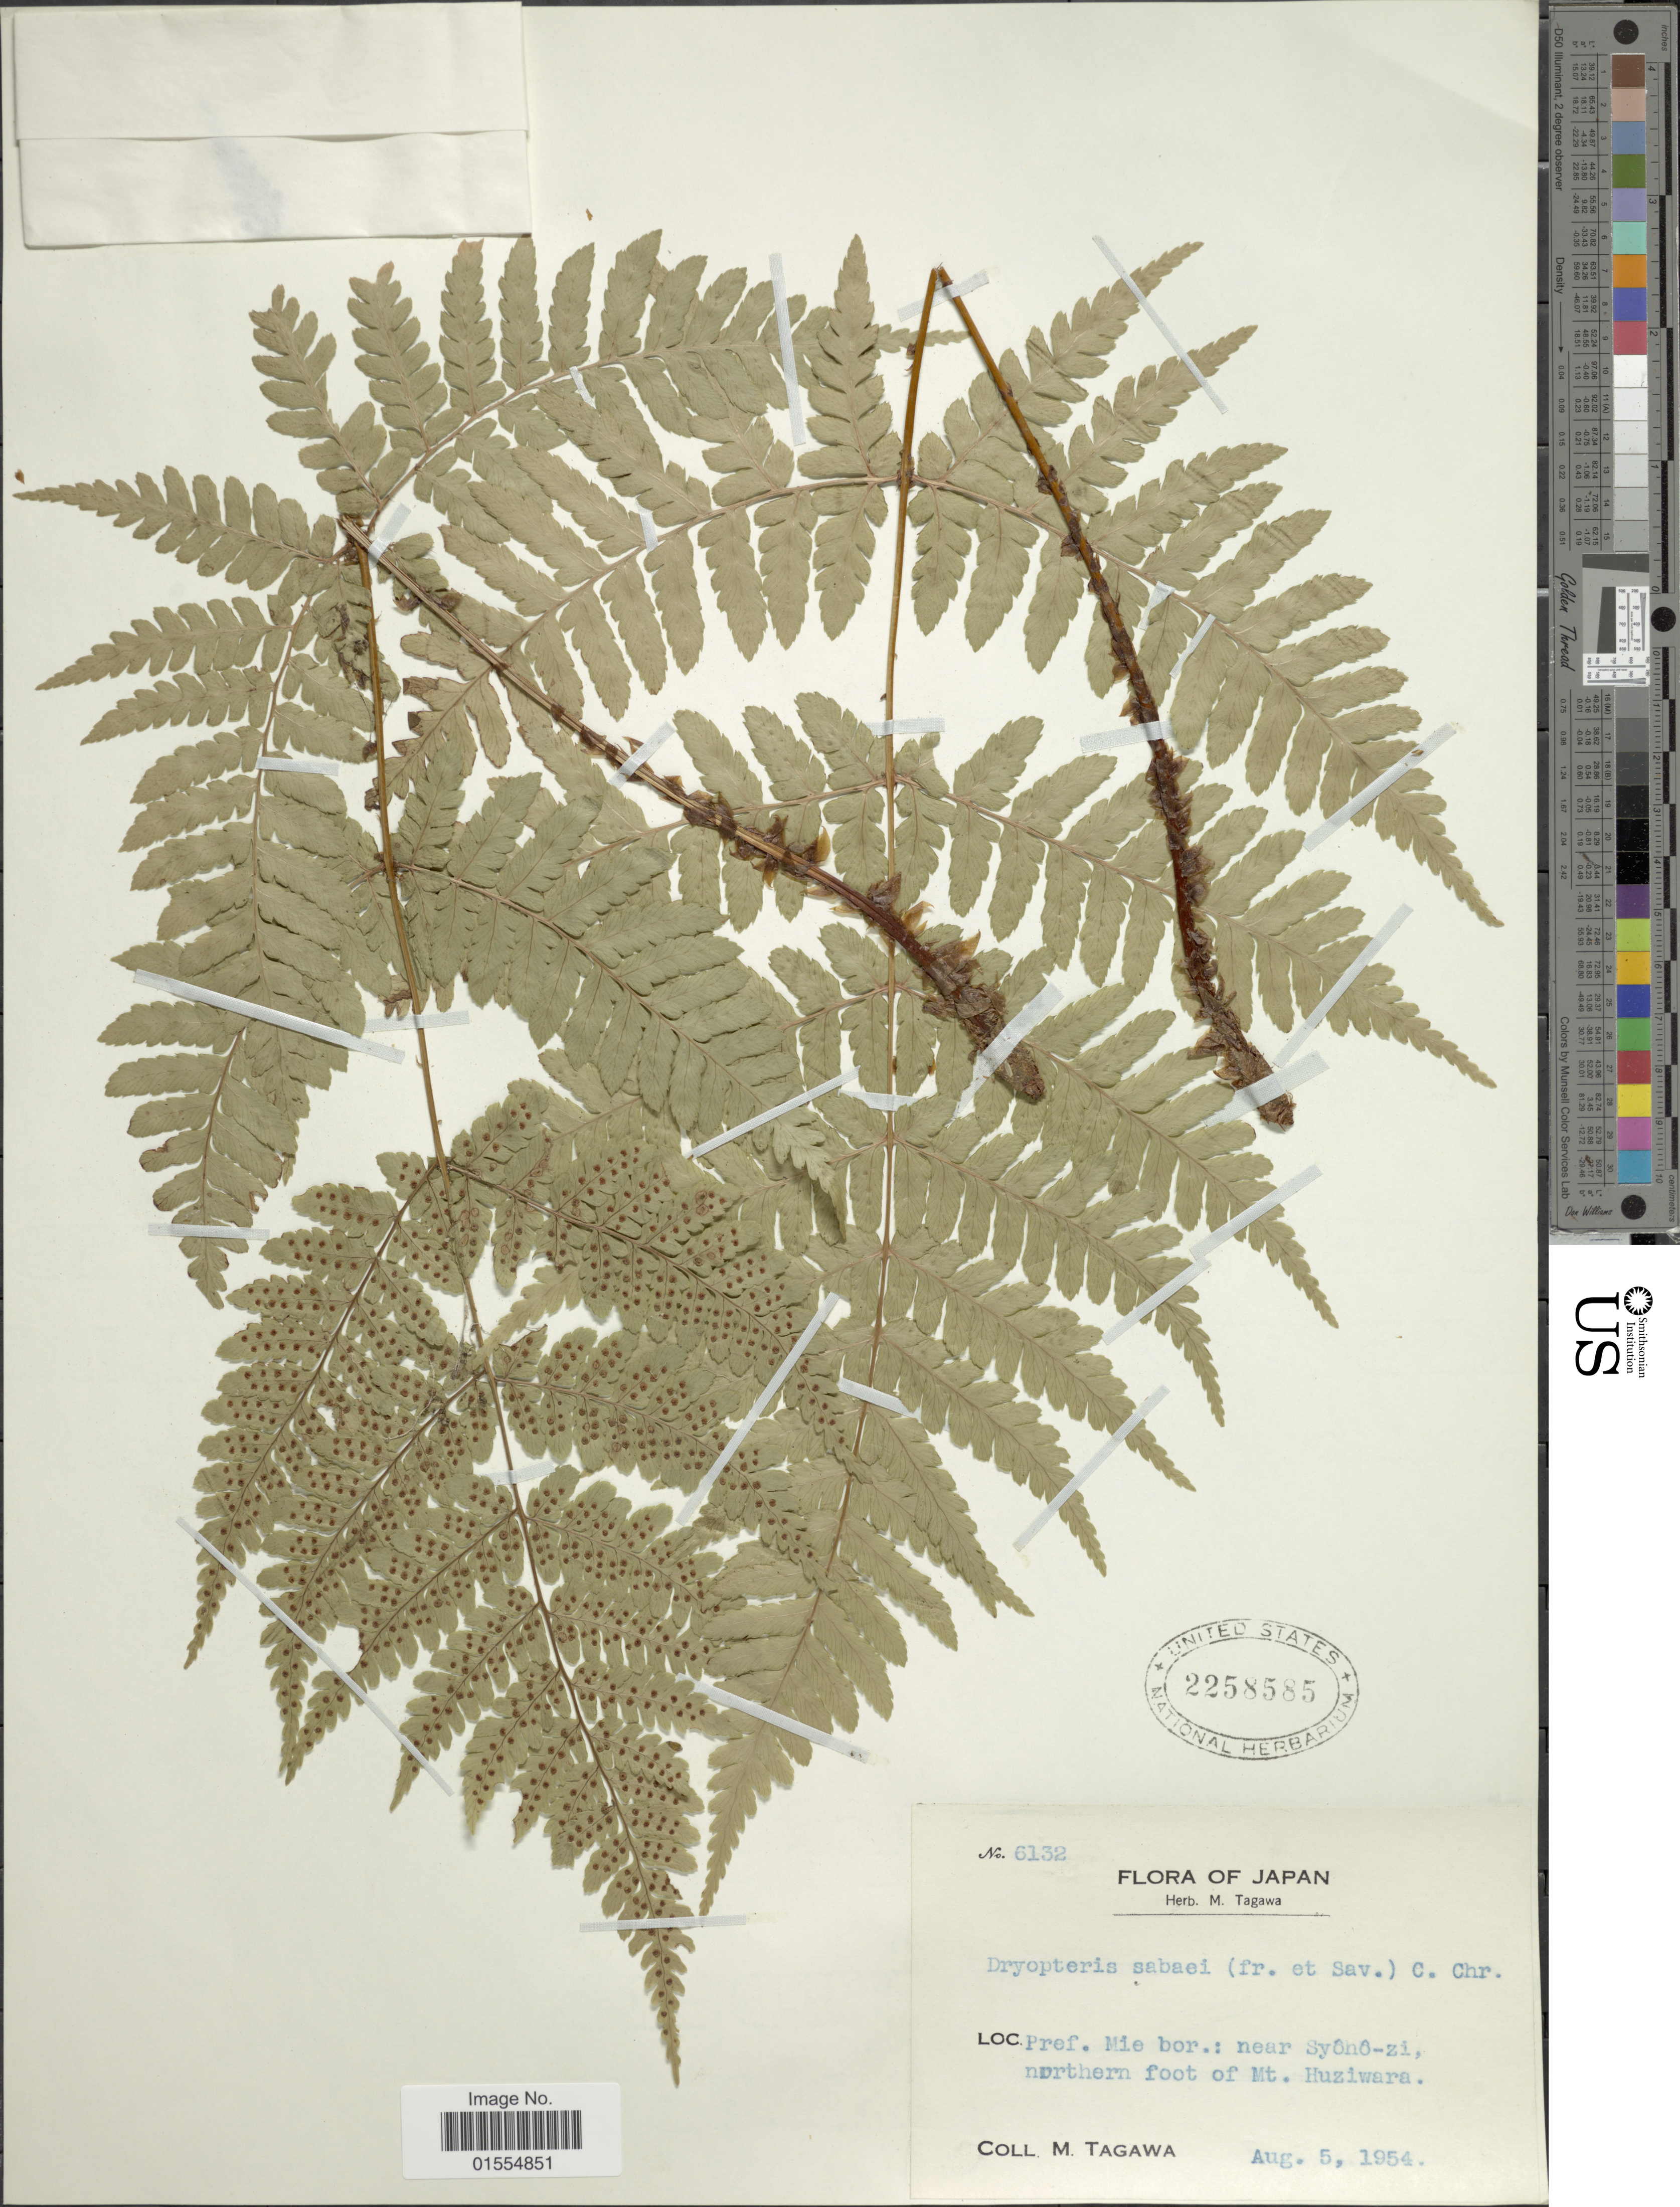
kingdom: Plantae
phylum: Tracheophyta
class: Polypodiopsida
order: Polypodiales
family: Dryopteridaceae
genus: Dryopteris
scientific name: Dryopteris sabaei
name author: (Franch. & Sav.) C. Chr.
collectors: M. Tagawa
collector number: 6132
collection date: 1954-08-05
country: Japan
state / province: Mie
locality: Pref. Mie bor.: near Syoho-zi, northern foot of Mt. Huziwara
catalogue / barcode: US 2258585